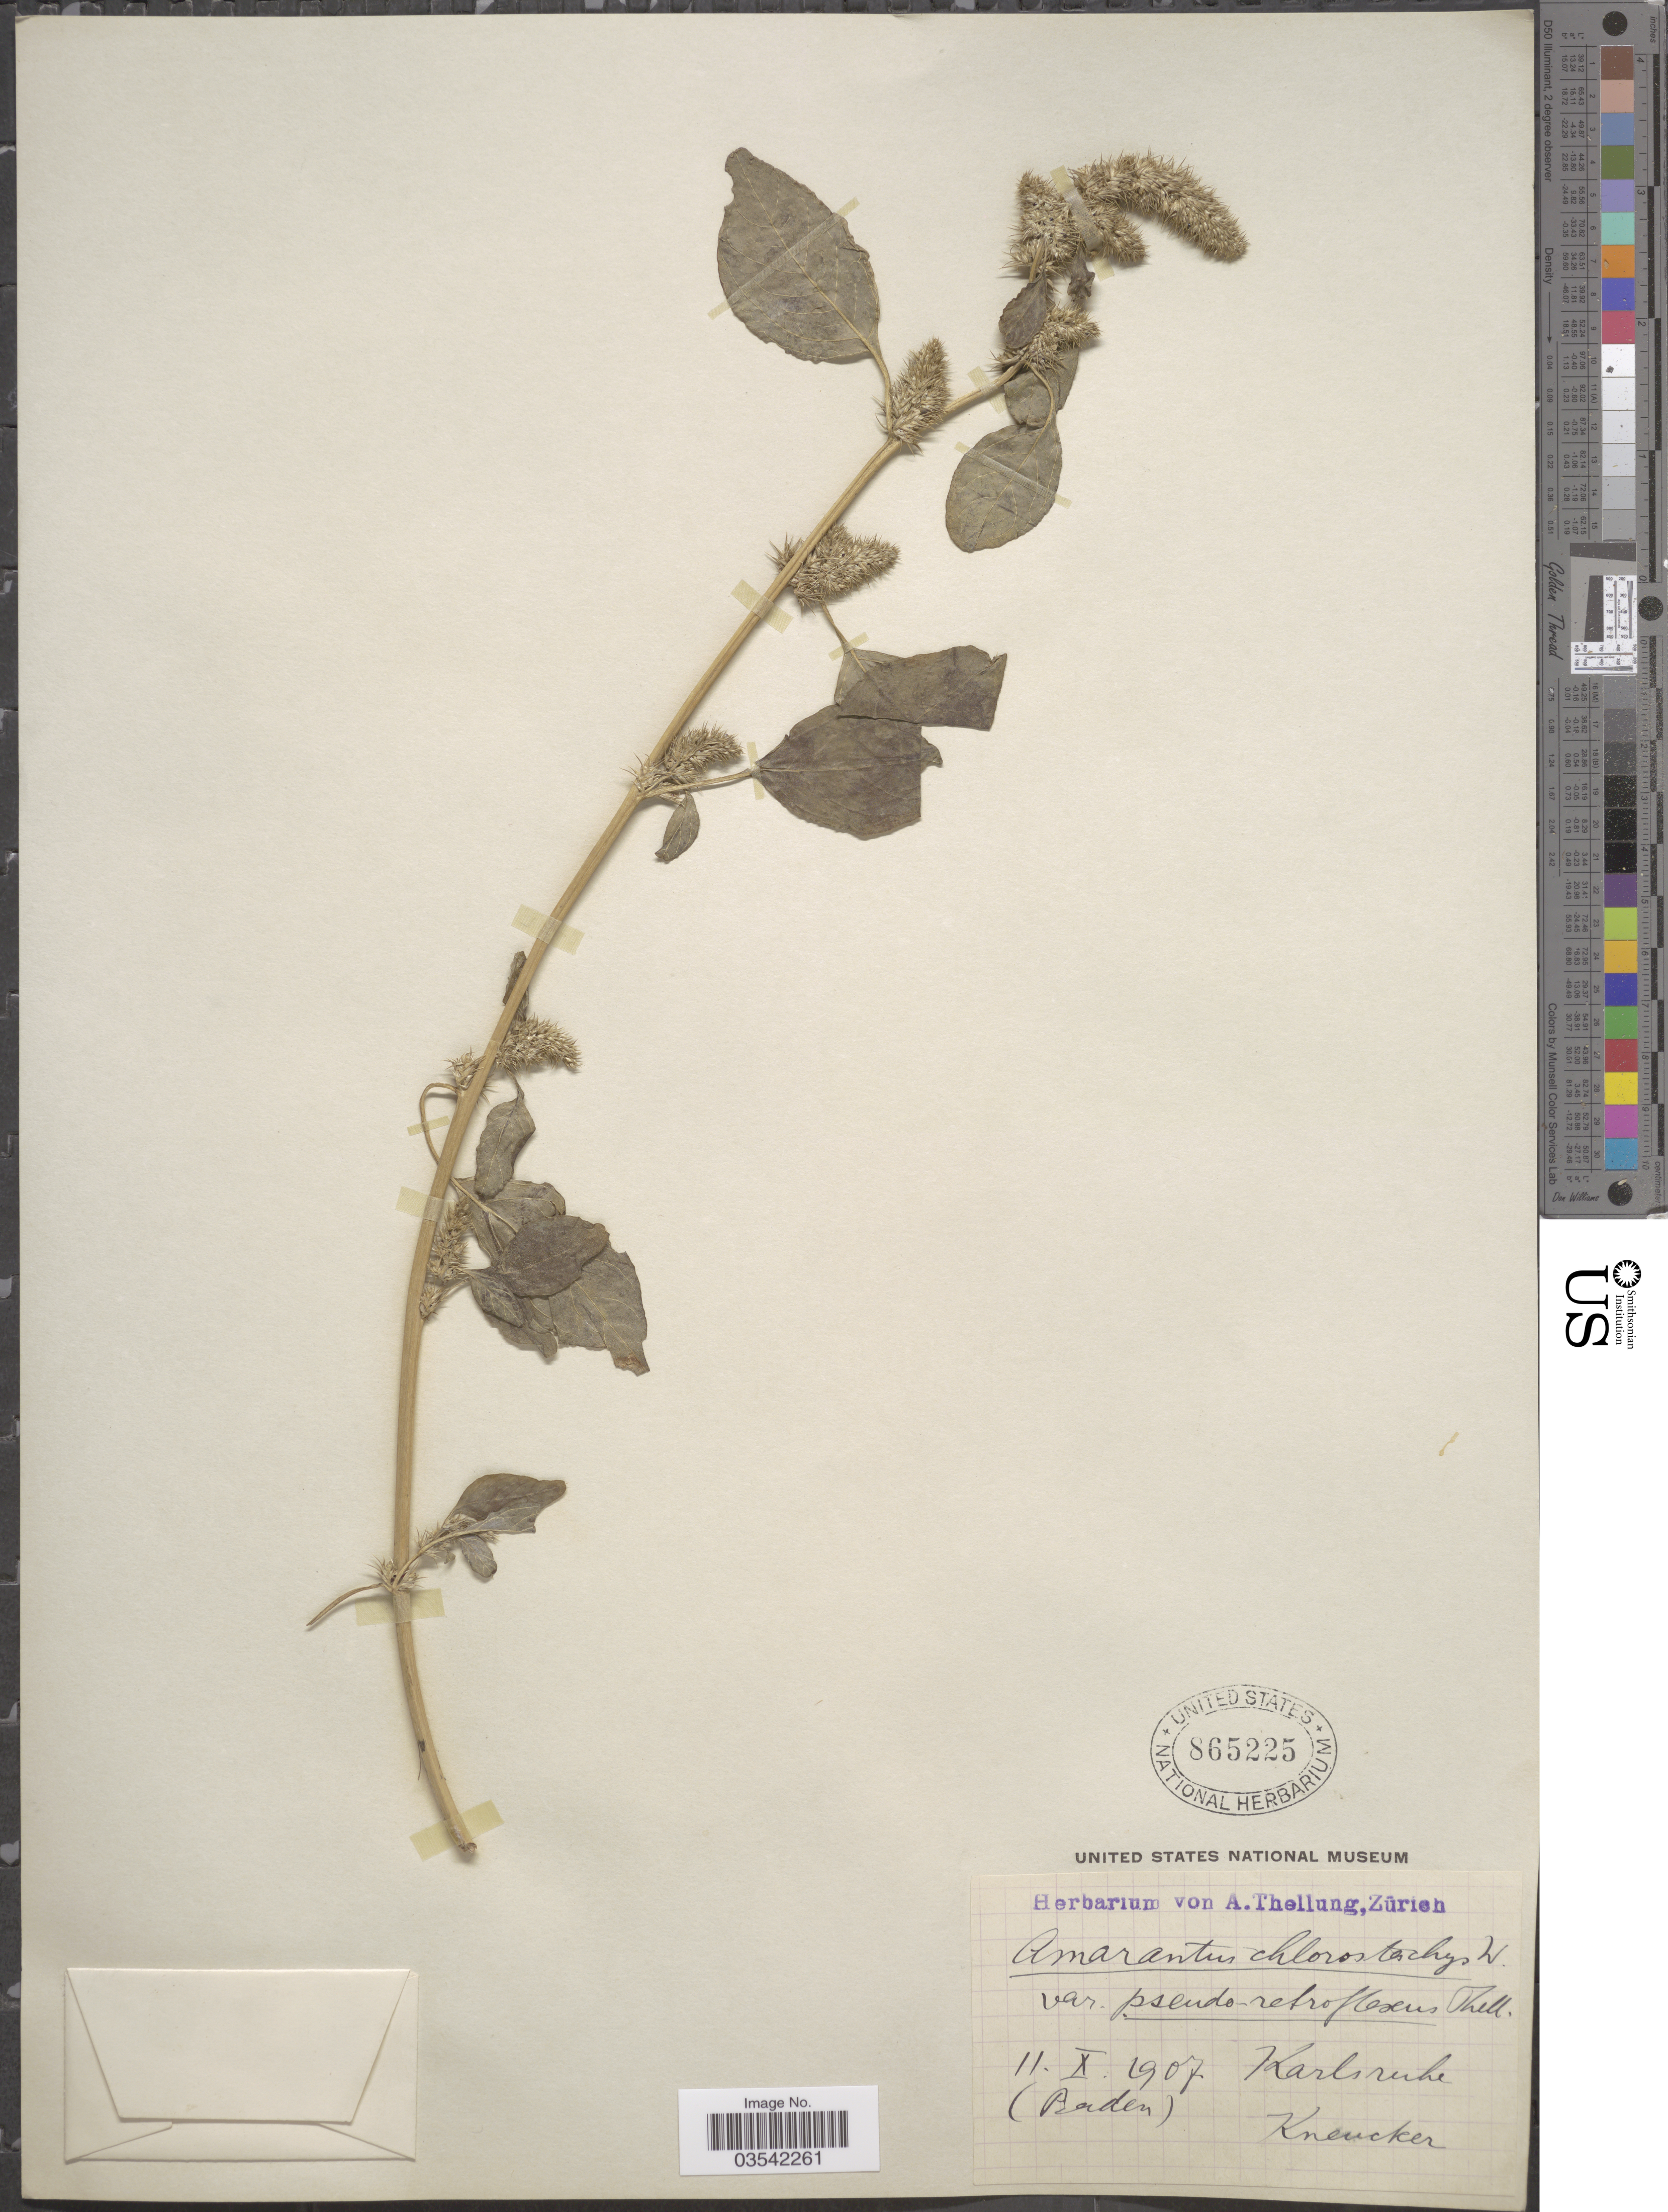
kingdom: Plantae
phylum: Tracheophyta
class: Magnoliopsida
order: Caryophyllales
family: Amaranthaceae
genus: Amaranthus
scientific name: Amaranthus chlorostachys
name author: Willd.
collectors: Kneucker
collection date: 1907-10-11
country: Germany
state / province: Baden-Württemberg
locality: Karlsruhe (Baden).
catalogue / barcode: US 865225